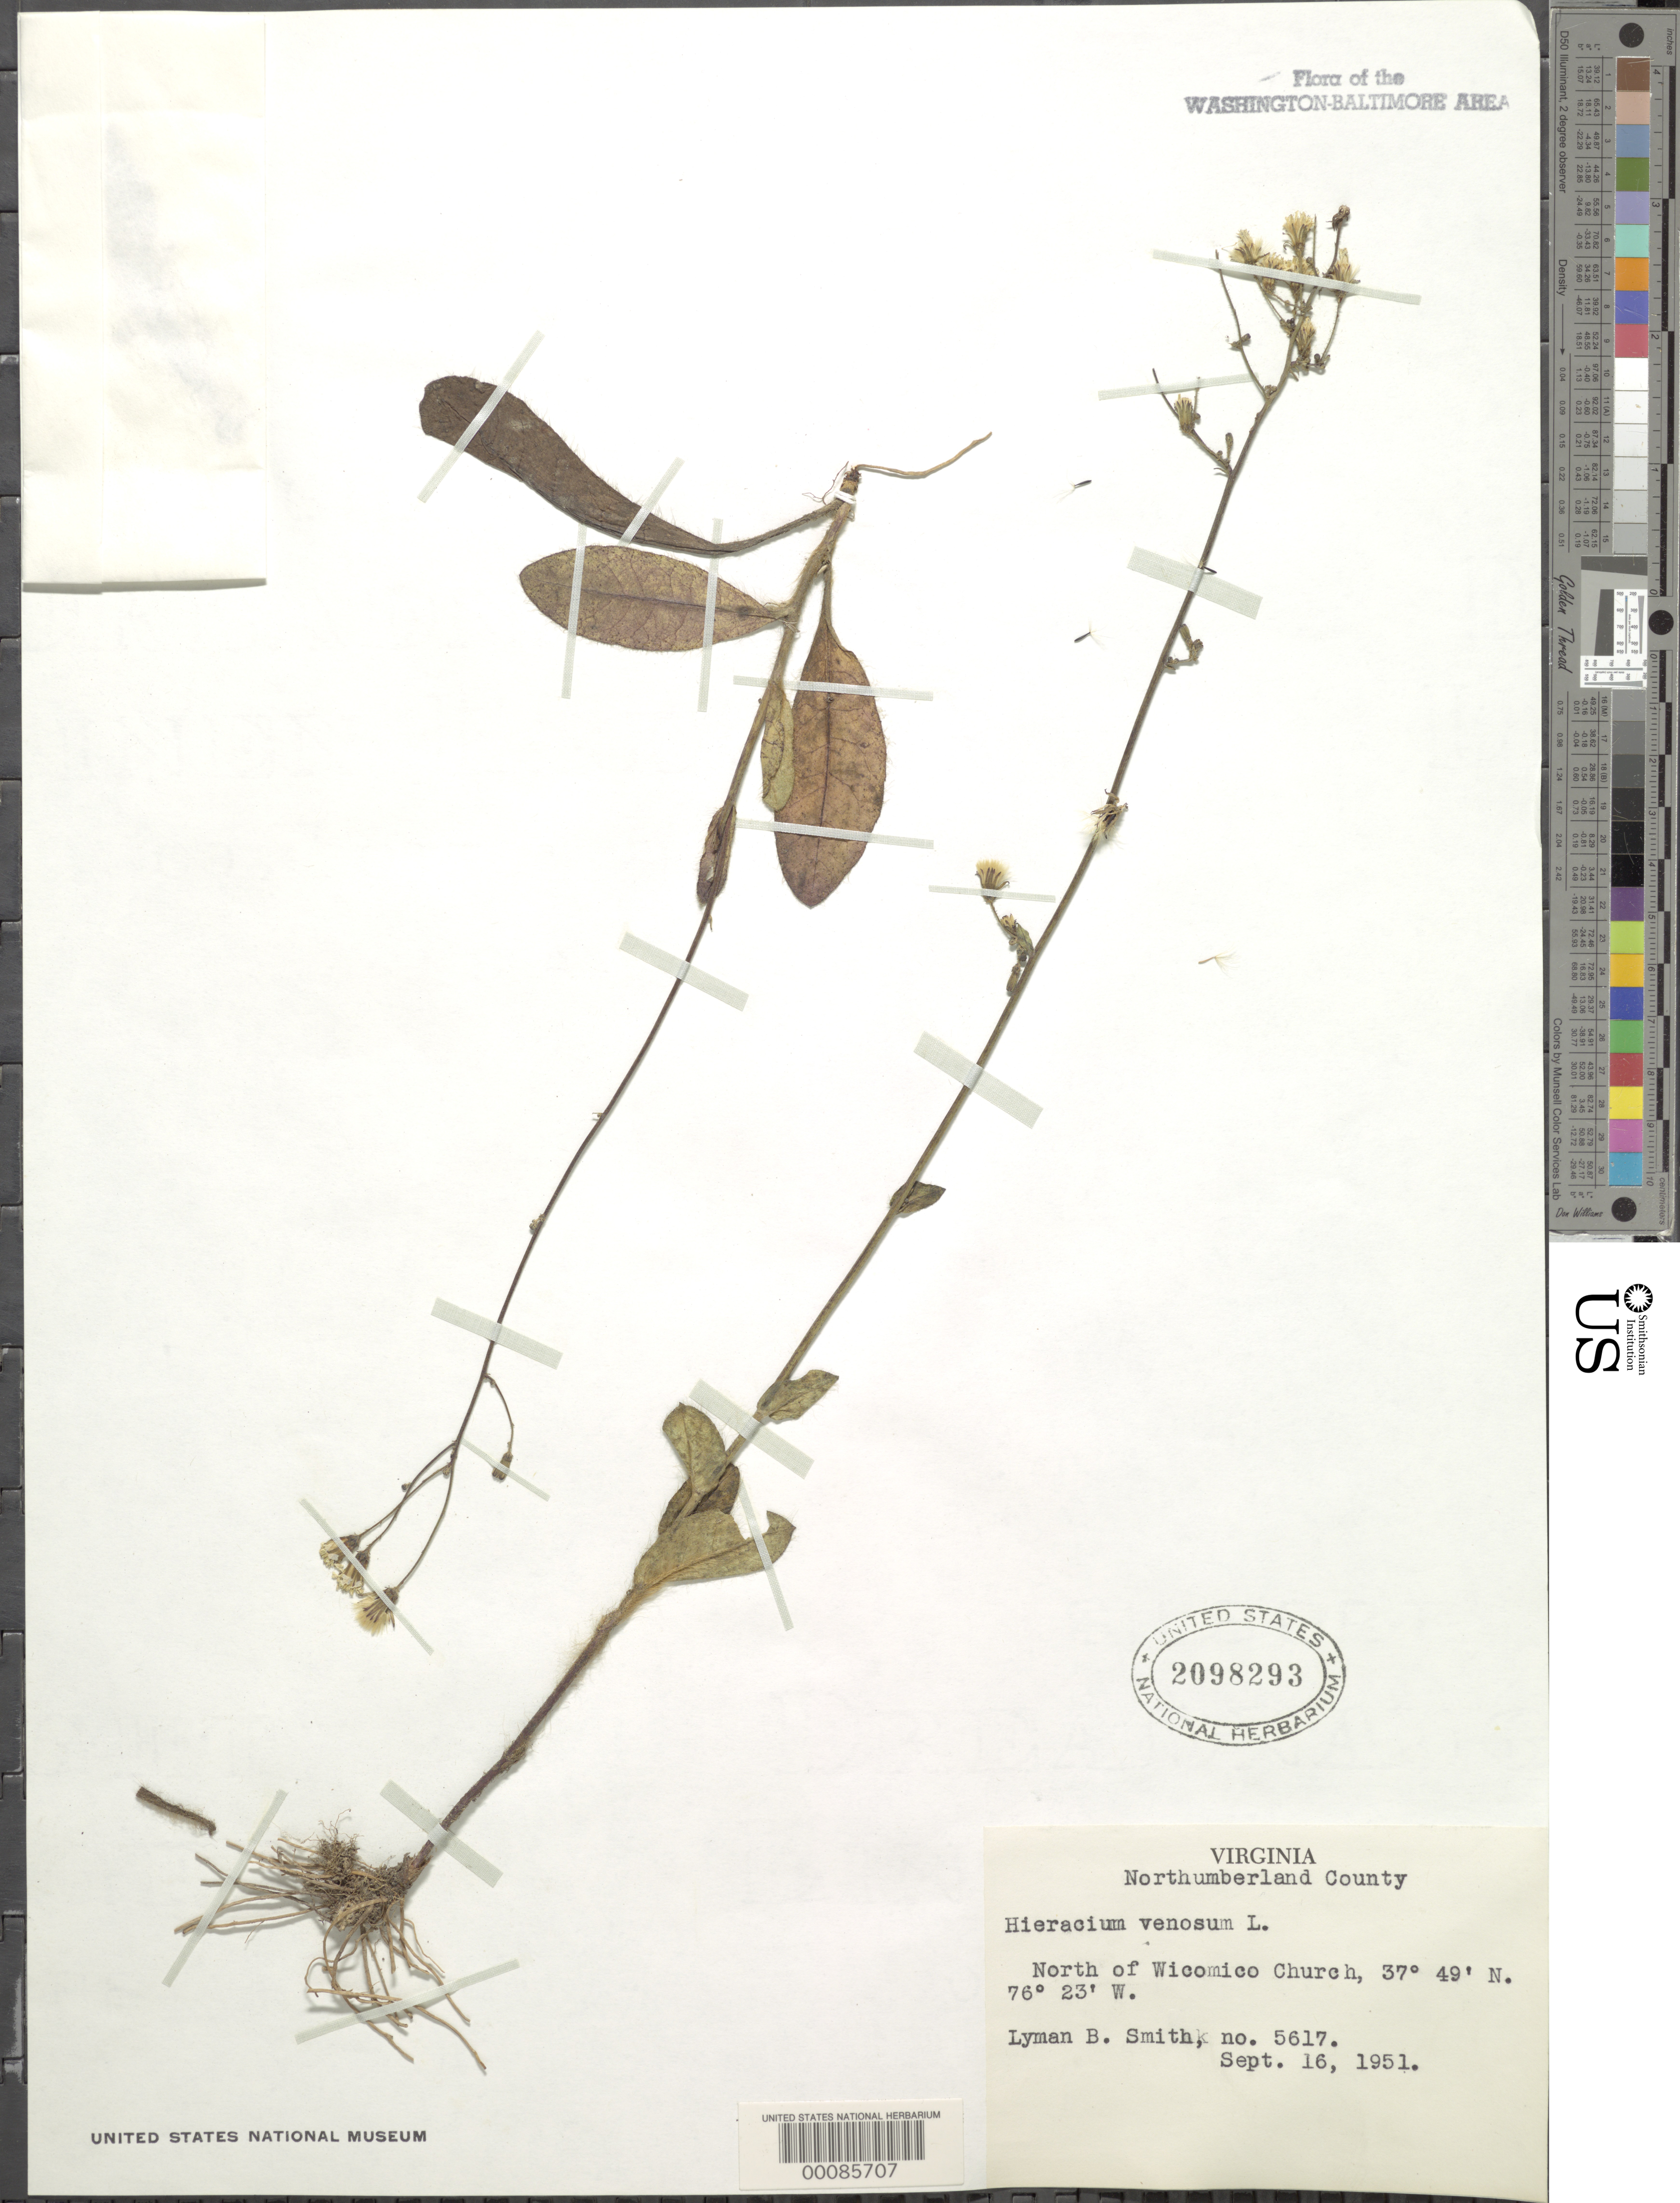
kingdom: Plantae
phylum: Tracheophyta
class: Magnoliopsida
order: Asterales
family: Asteraceae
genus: Hieracium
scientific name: Hieracium venosum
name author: L.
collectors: L. Smith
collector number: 5617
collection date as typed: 16 Sep 1951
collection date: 1951-09-16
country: United States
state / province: Virginia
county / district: Northumberland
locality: North of Wicomico Church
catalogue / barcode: US 2098293